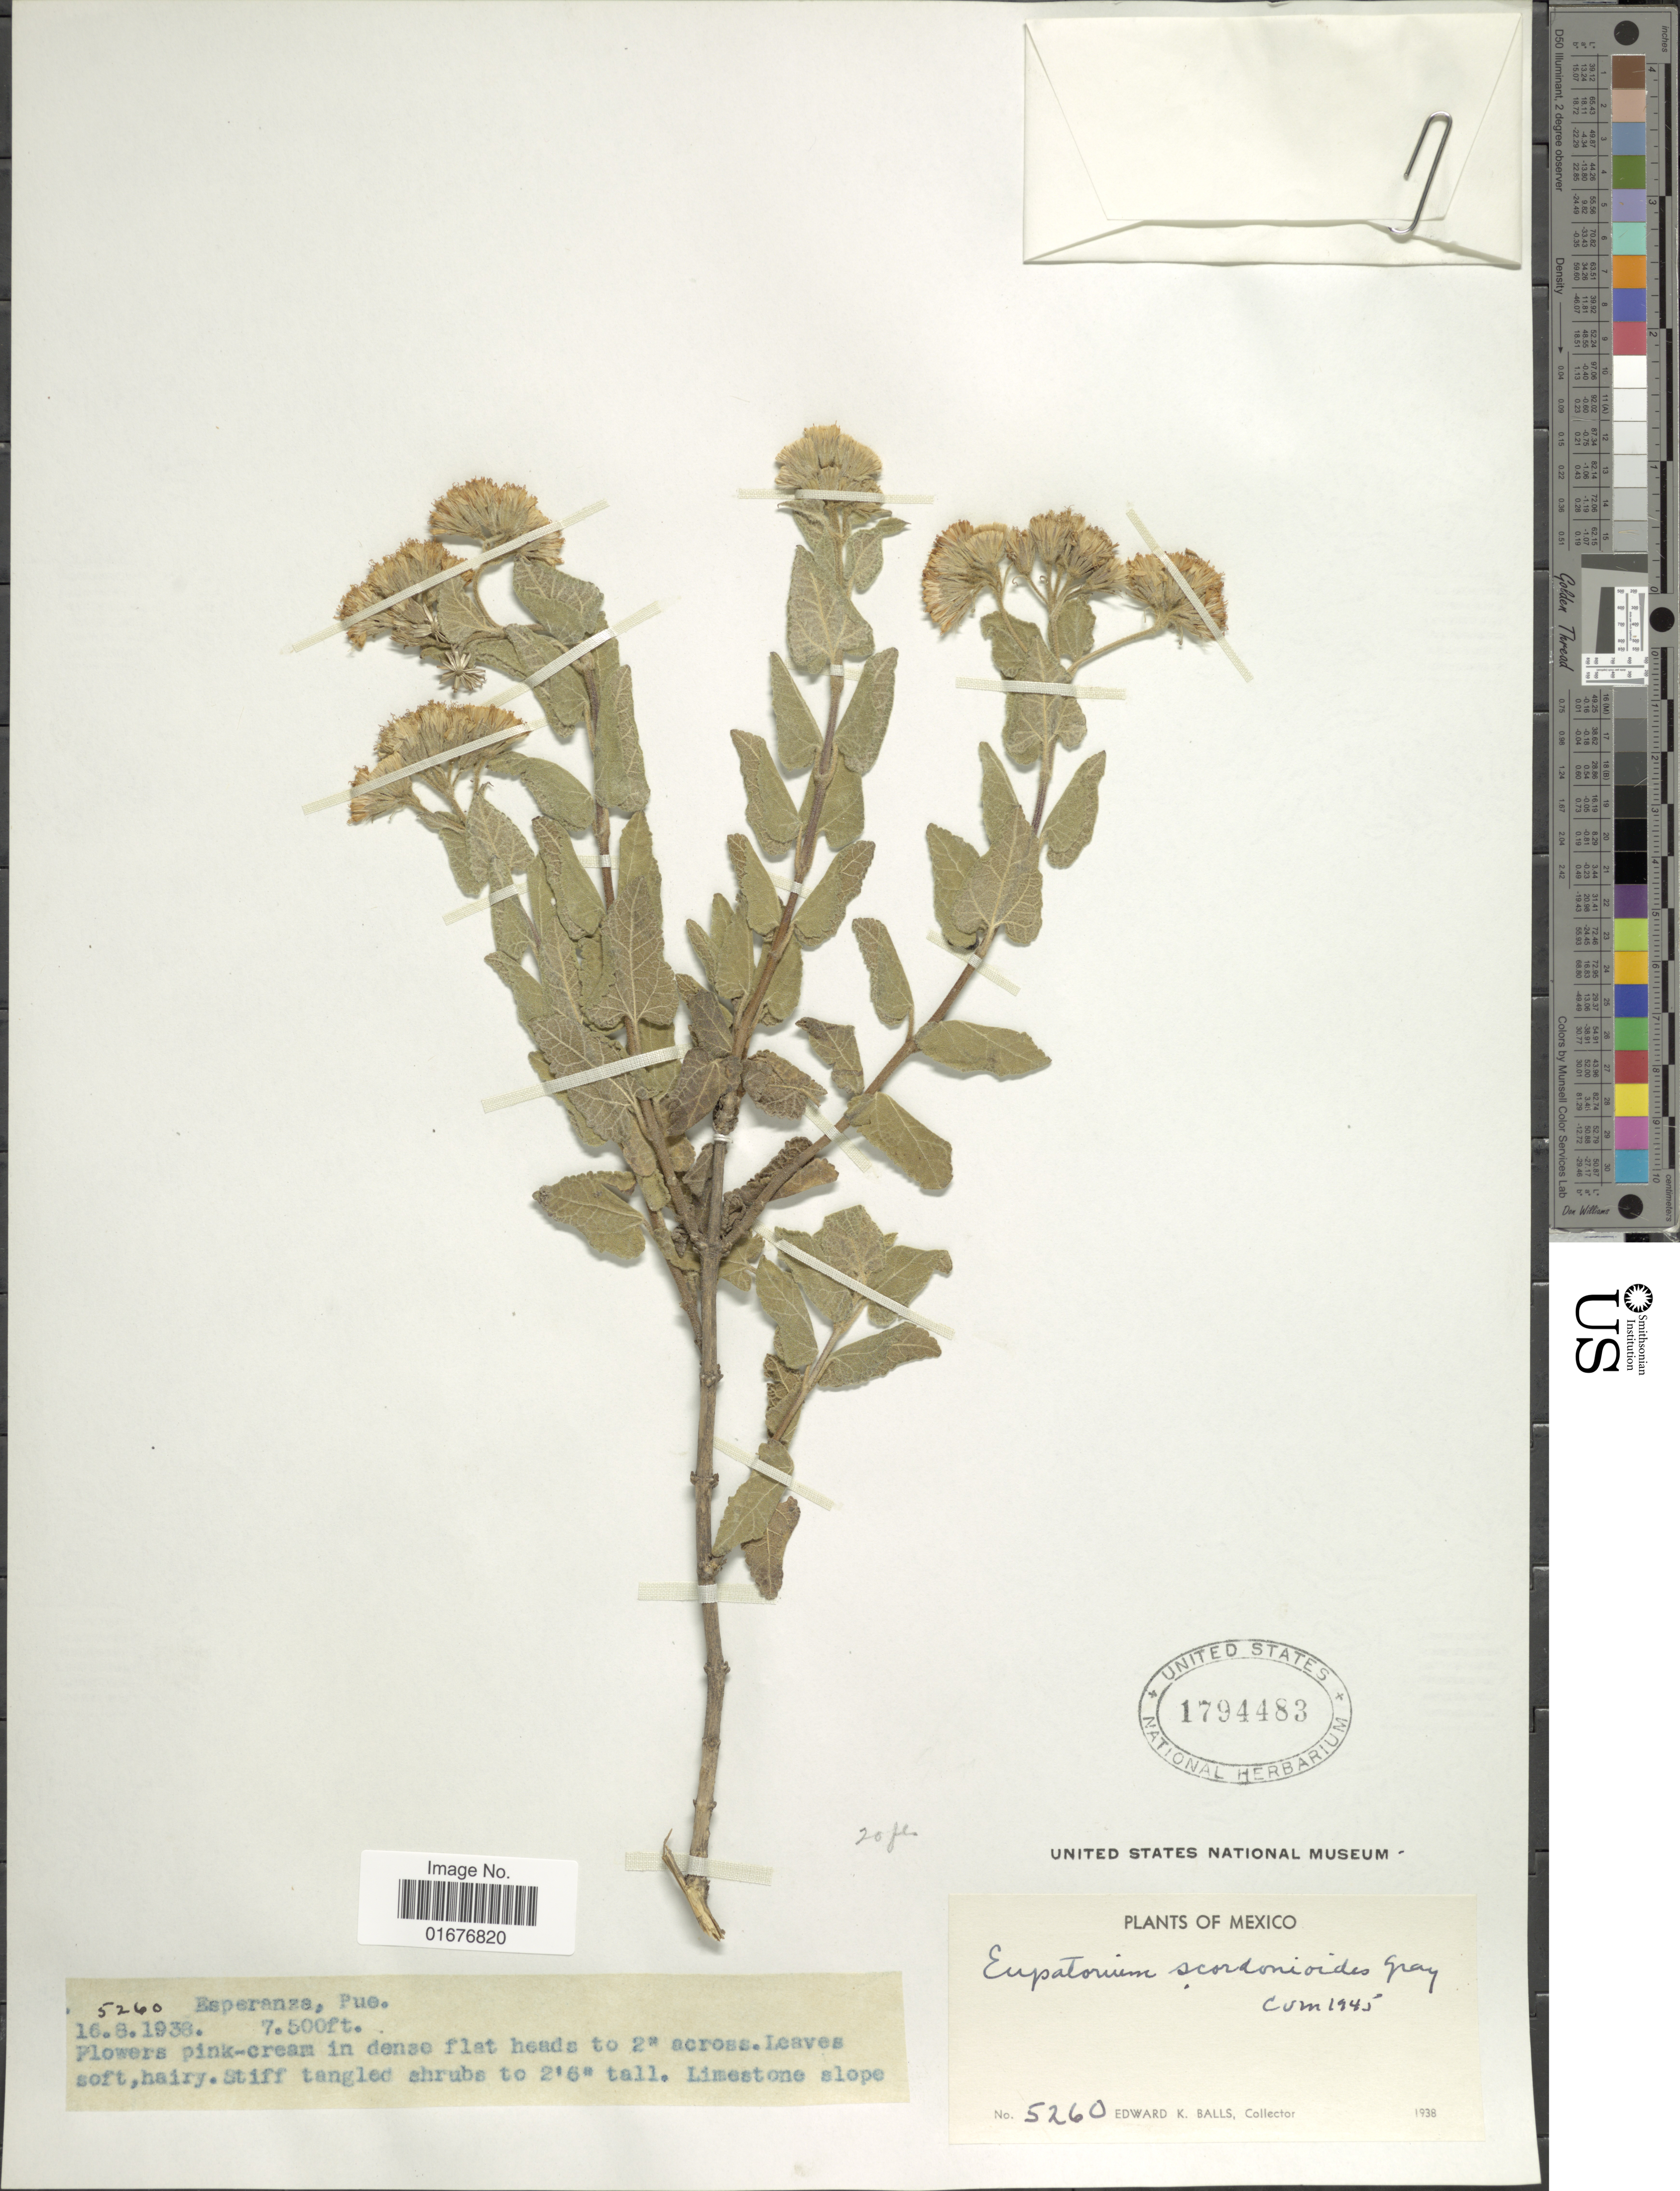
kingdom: Plantae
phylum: Tracheophyta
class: Magnoliopsida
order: Asterales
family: Asteraceae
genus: Ageratina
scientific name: Ageratina scorodonioides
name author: (A. Gray) R.M. King & H. Rob.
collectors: E. K. Balls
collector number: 5260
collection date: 1938-08-16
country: Mexico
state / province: Puebla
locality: Esperenza, Pue.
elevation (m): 2286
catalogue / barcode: US 1794483